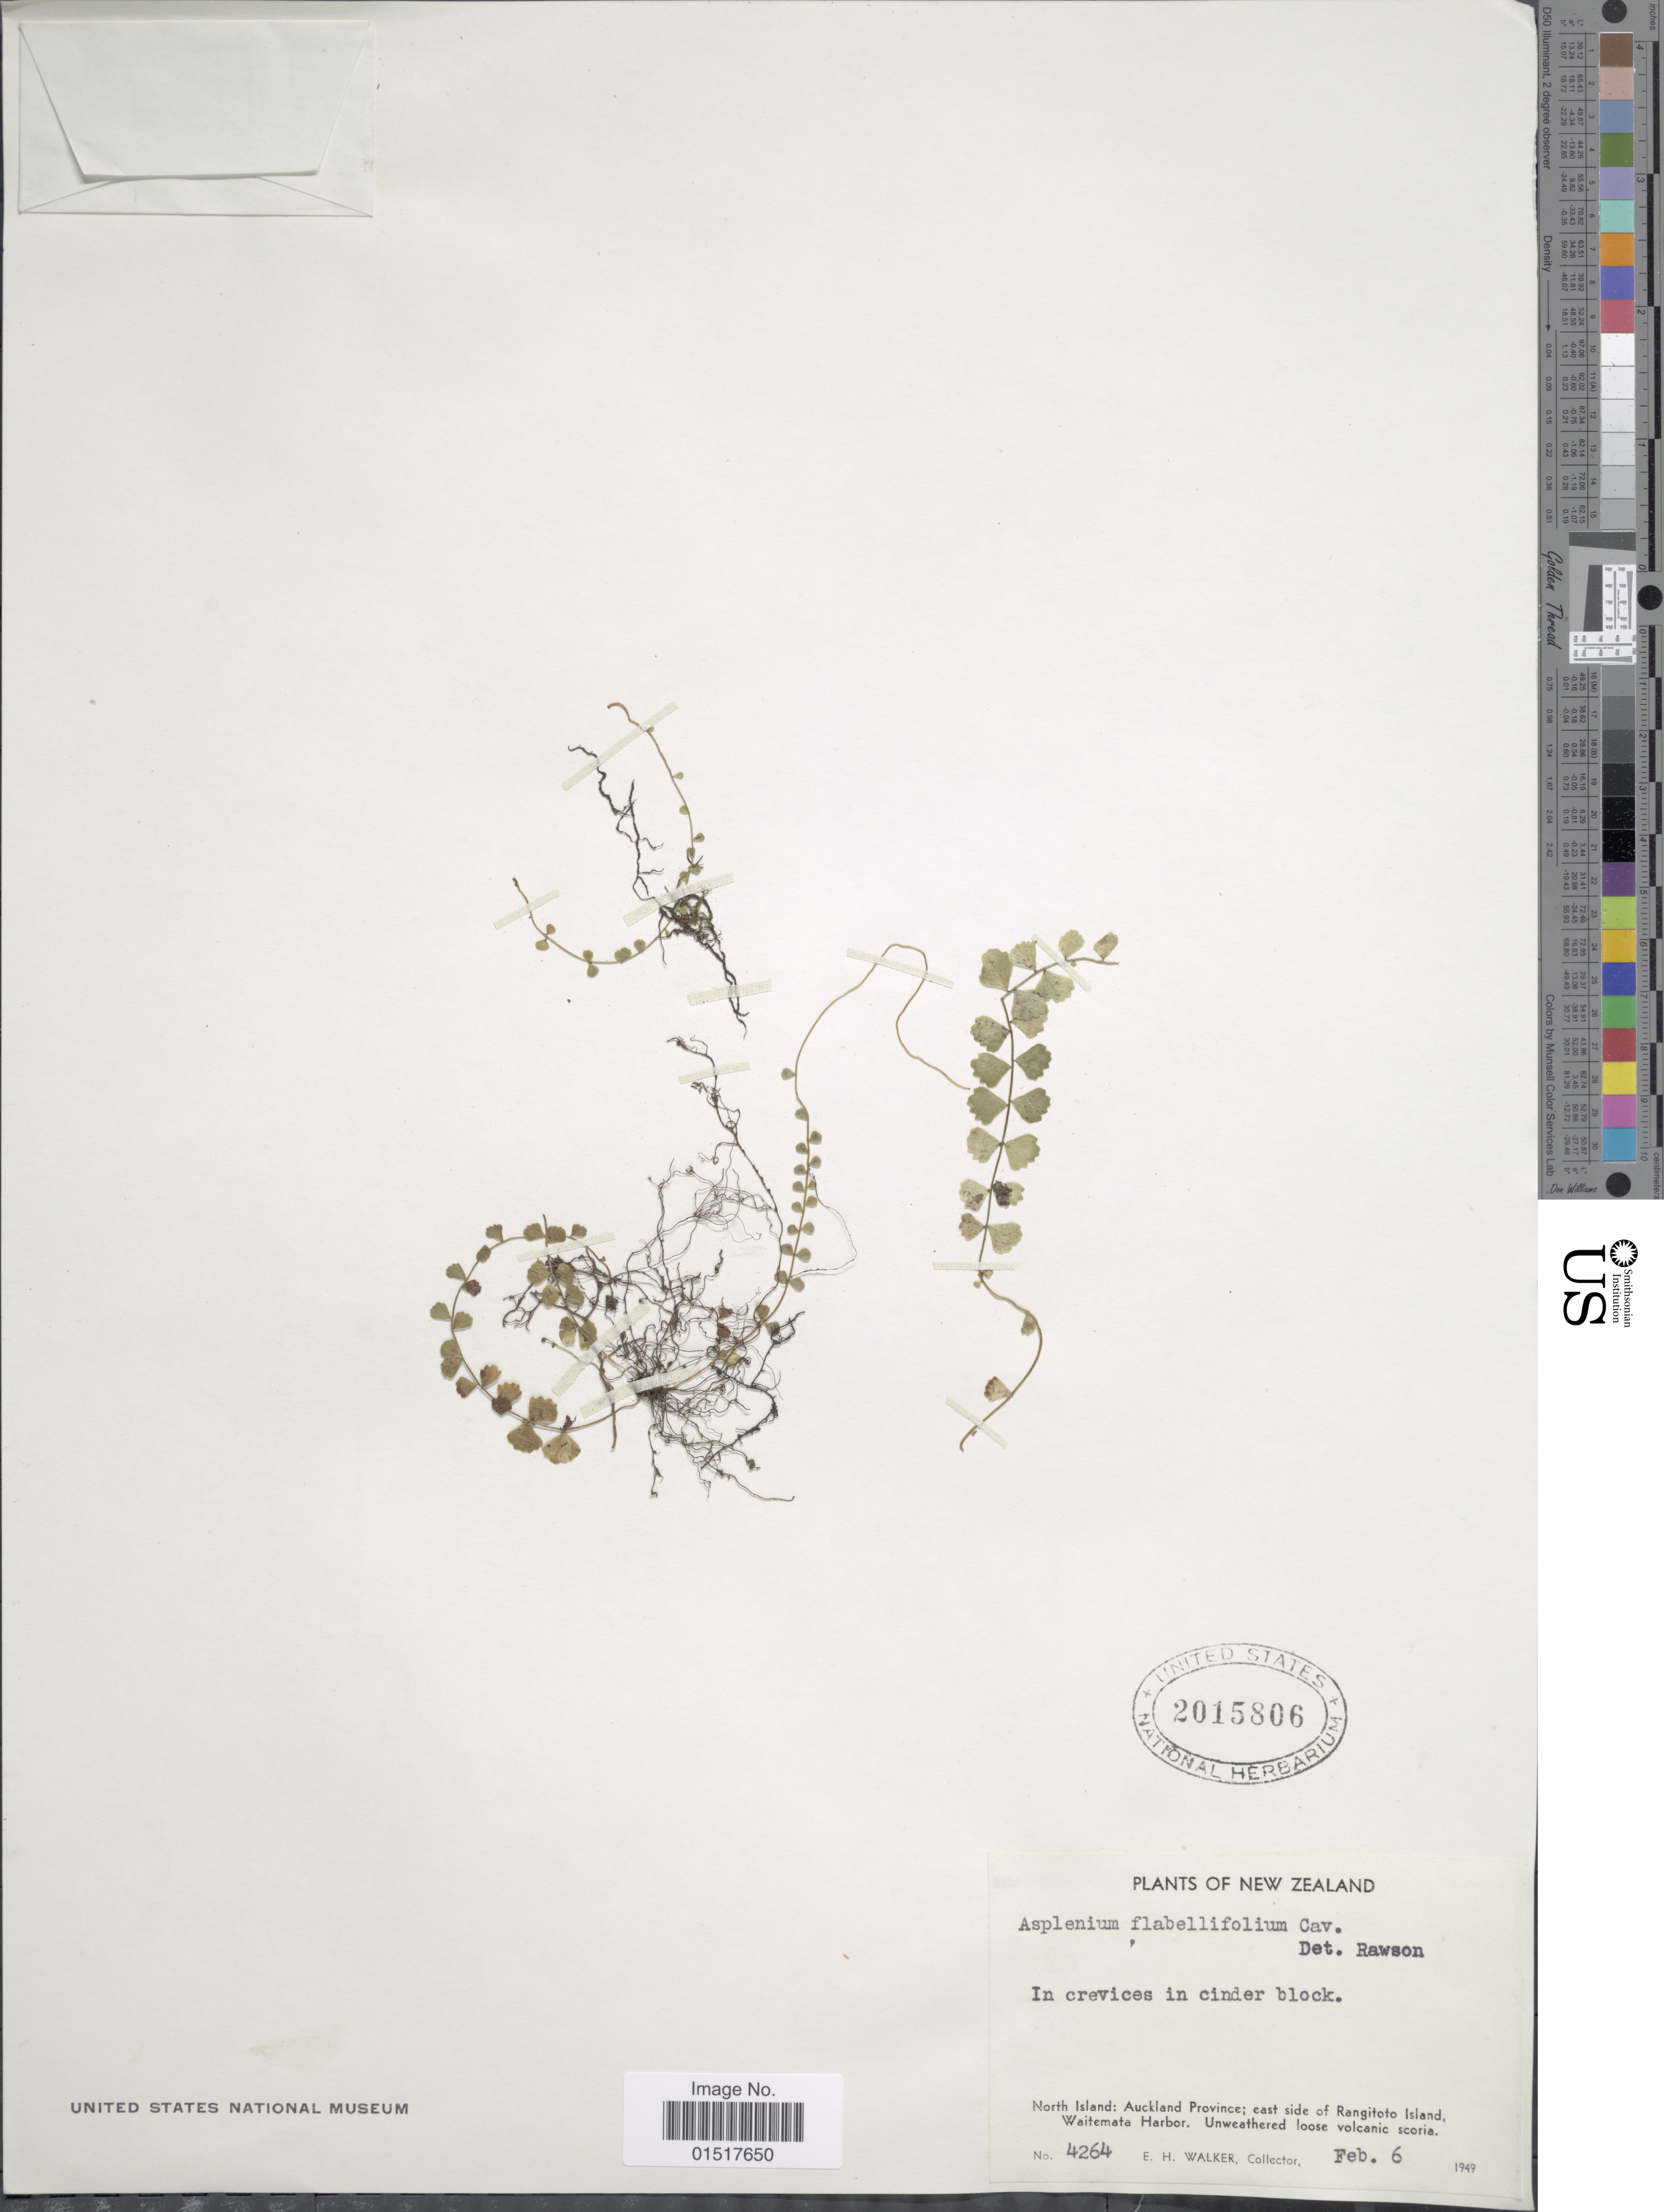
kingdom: Plantae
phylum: Tracheophyta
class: Polypodiopsida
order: Polypodiales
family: Aspleniaceae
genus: Asplenium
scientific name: Asplenium flabellifolium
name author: Cav.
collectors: E. H. Walker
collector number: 4264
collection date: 1949-02-06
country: New Zealand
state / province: Auckland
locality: North Island: Auckland Province; east side of Rangitoto Island, Waitemata Harbor.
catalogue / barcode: US 2015806